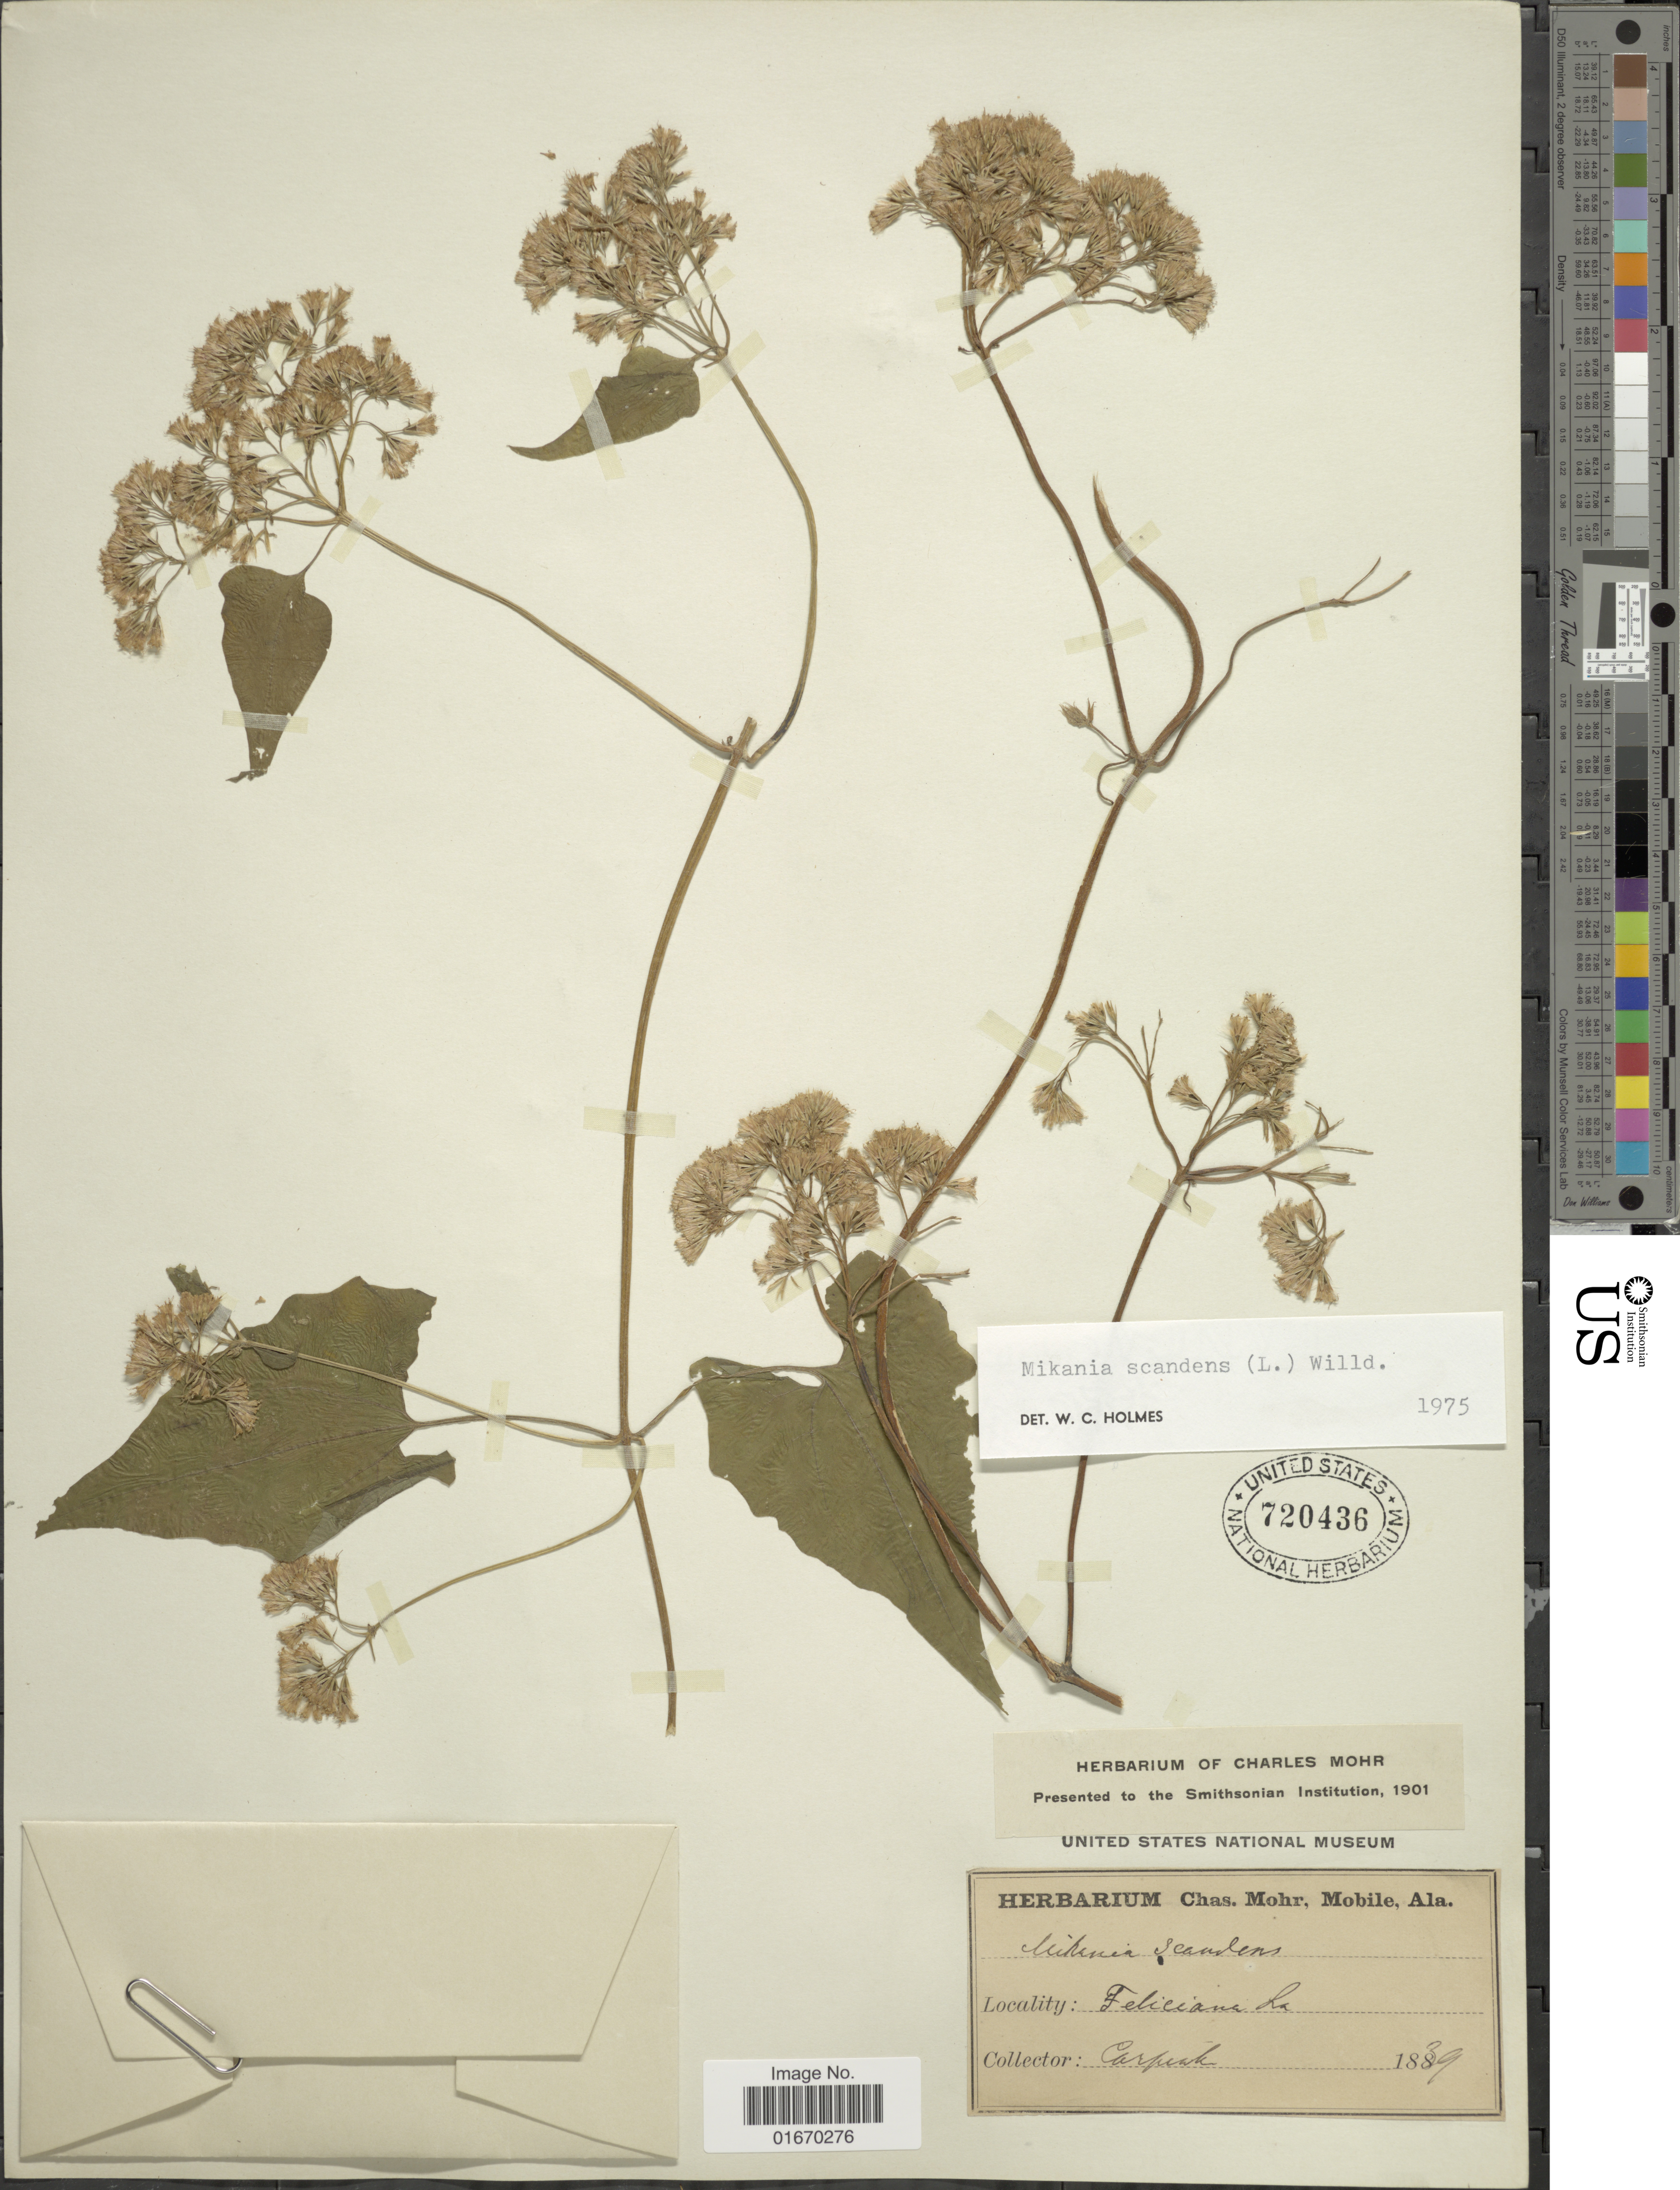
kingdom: Plantae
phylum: Tracheophyta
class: Magnoliopsida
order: Asterales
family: Asteraceae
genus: Mikania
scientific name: Mikania scandens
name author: (L.) Willd.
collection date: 1839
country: United States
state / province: Louisiana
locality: Feliciana La.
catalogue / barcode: US 720436